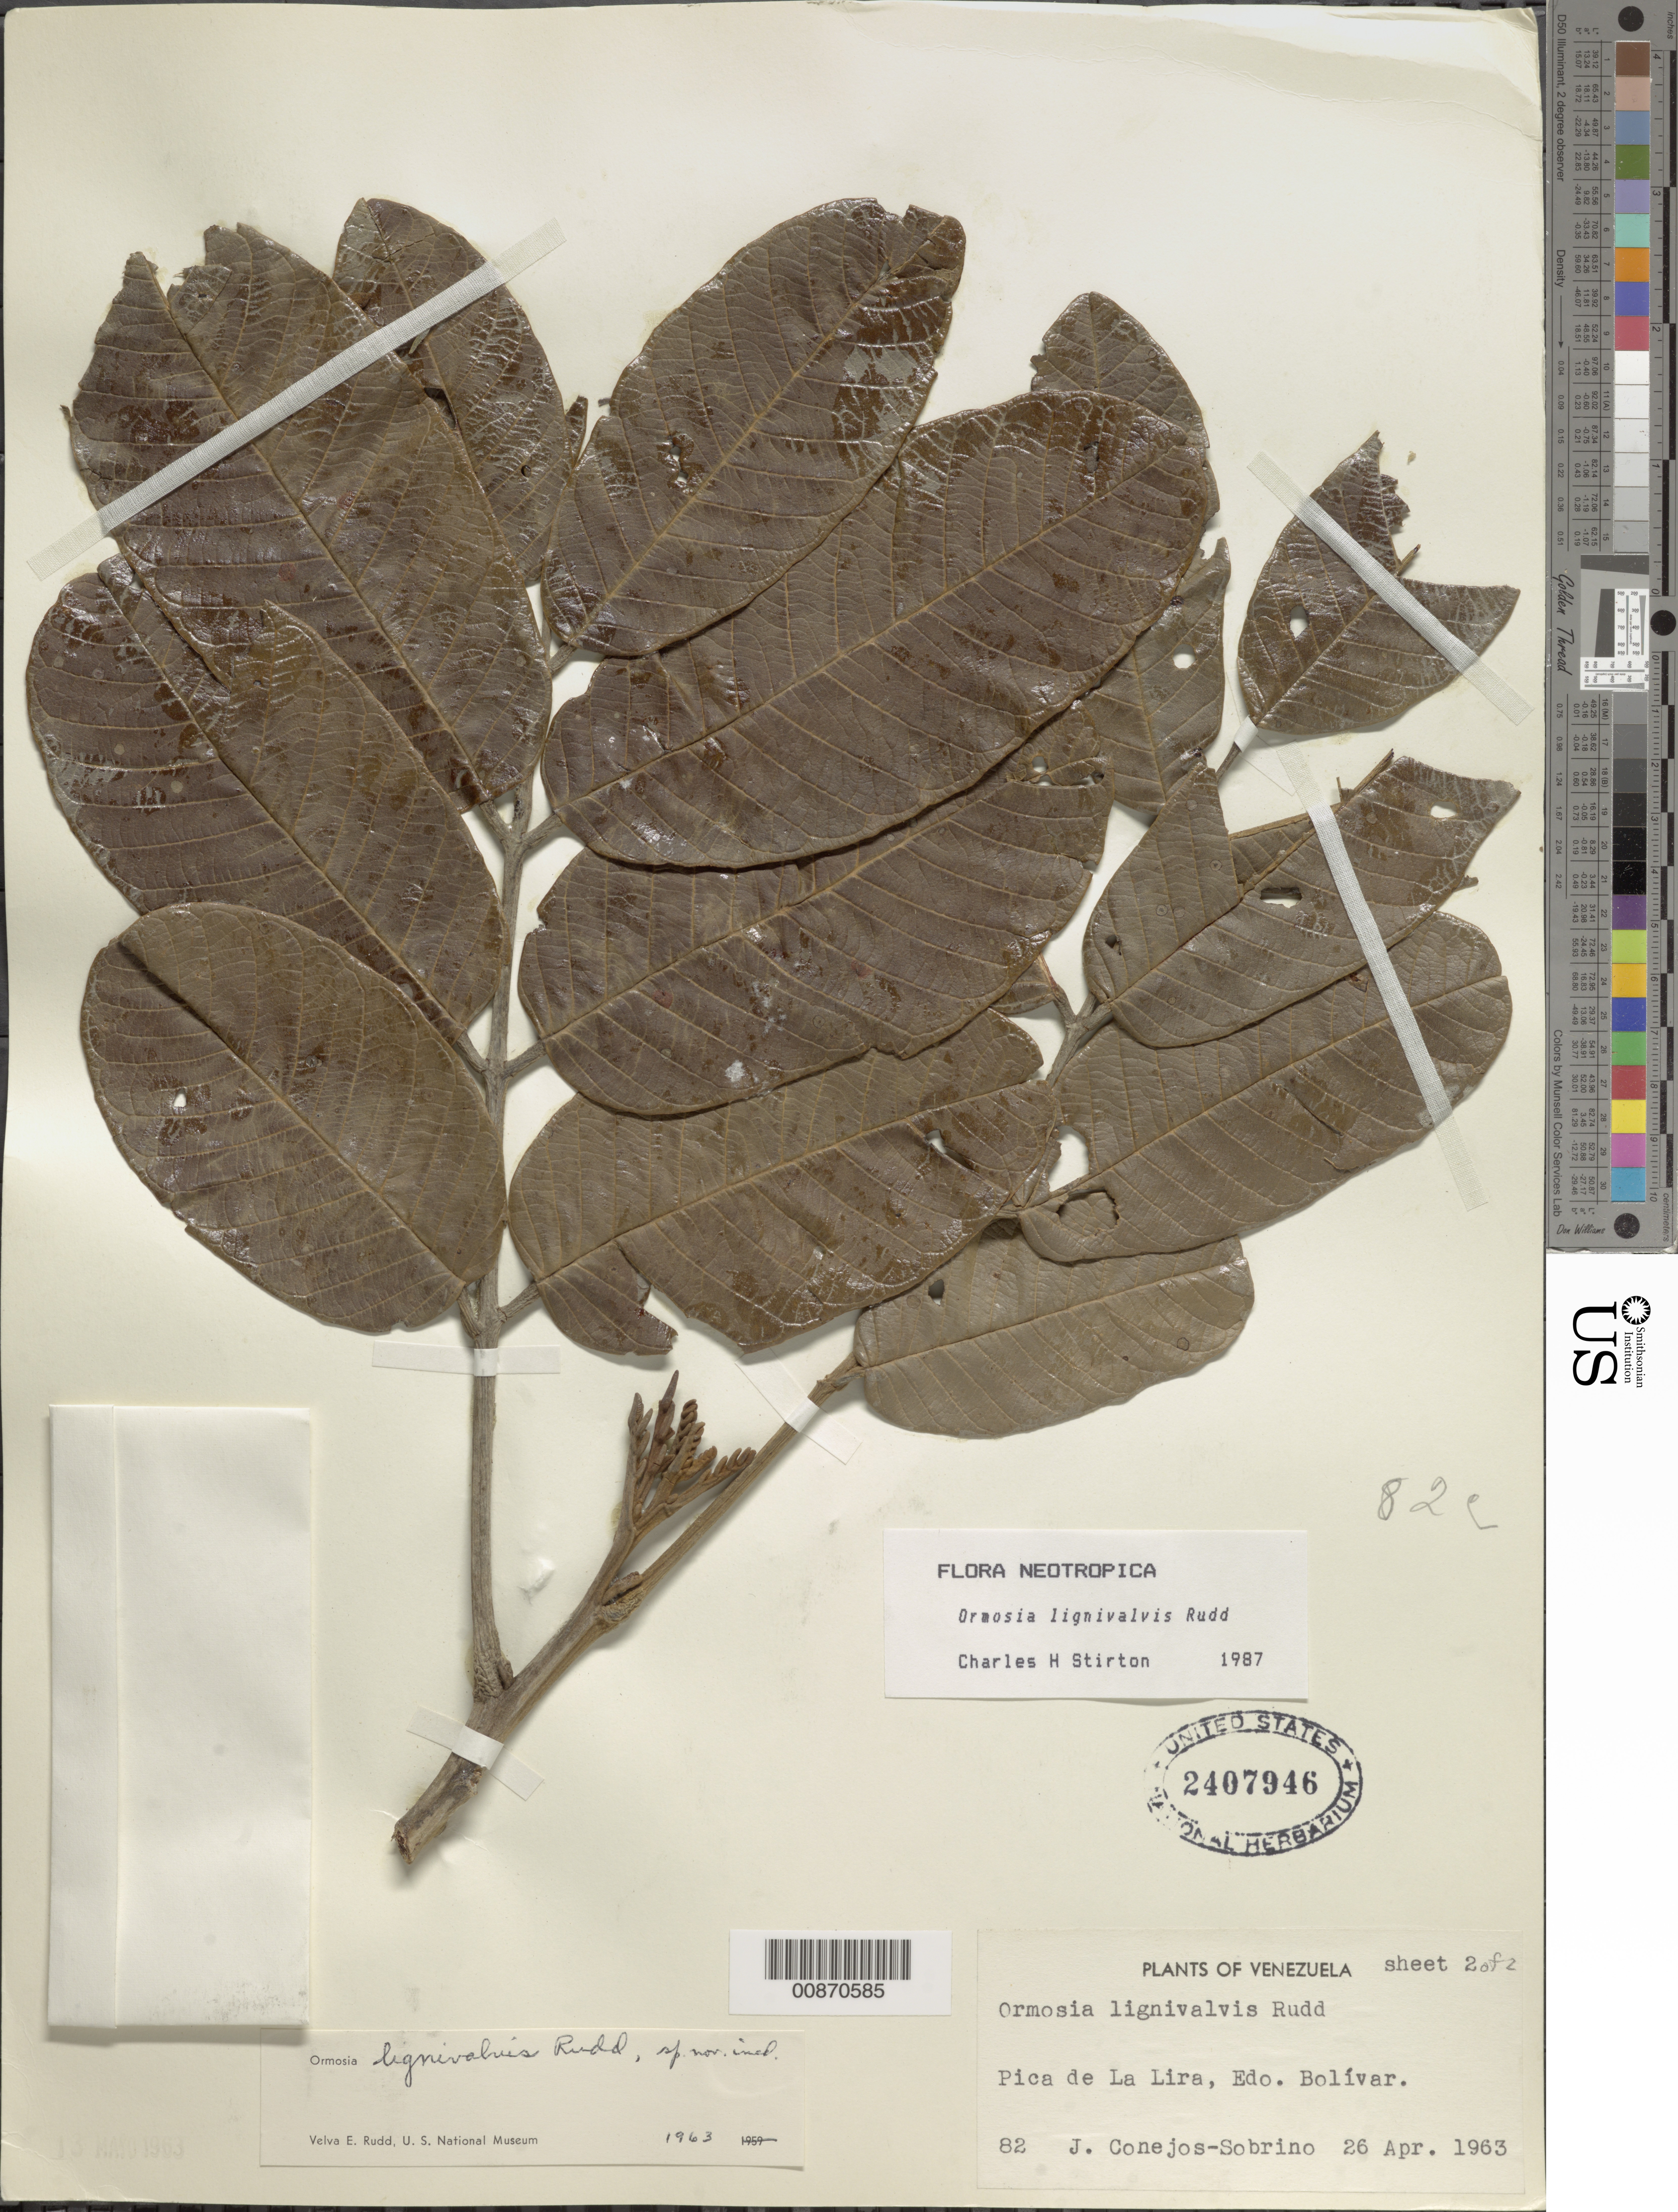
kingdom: Plantae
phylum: Tracheophyta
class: Magnoliopsida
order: Fabales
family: Fabaceae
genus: Ormosia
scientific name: Ormosia lignivalvis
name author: Rudd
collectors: J. Conejos S.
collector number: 82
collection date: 1963-04-26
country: Venezuela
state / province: Bolivar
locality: Pica de la Lira, Edo. Bolivar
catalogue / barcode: US 2407946